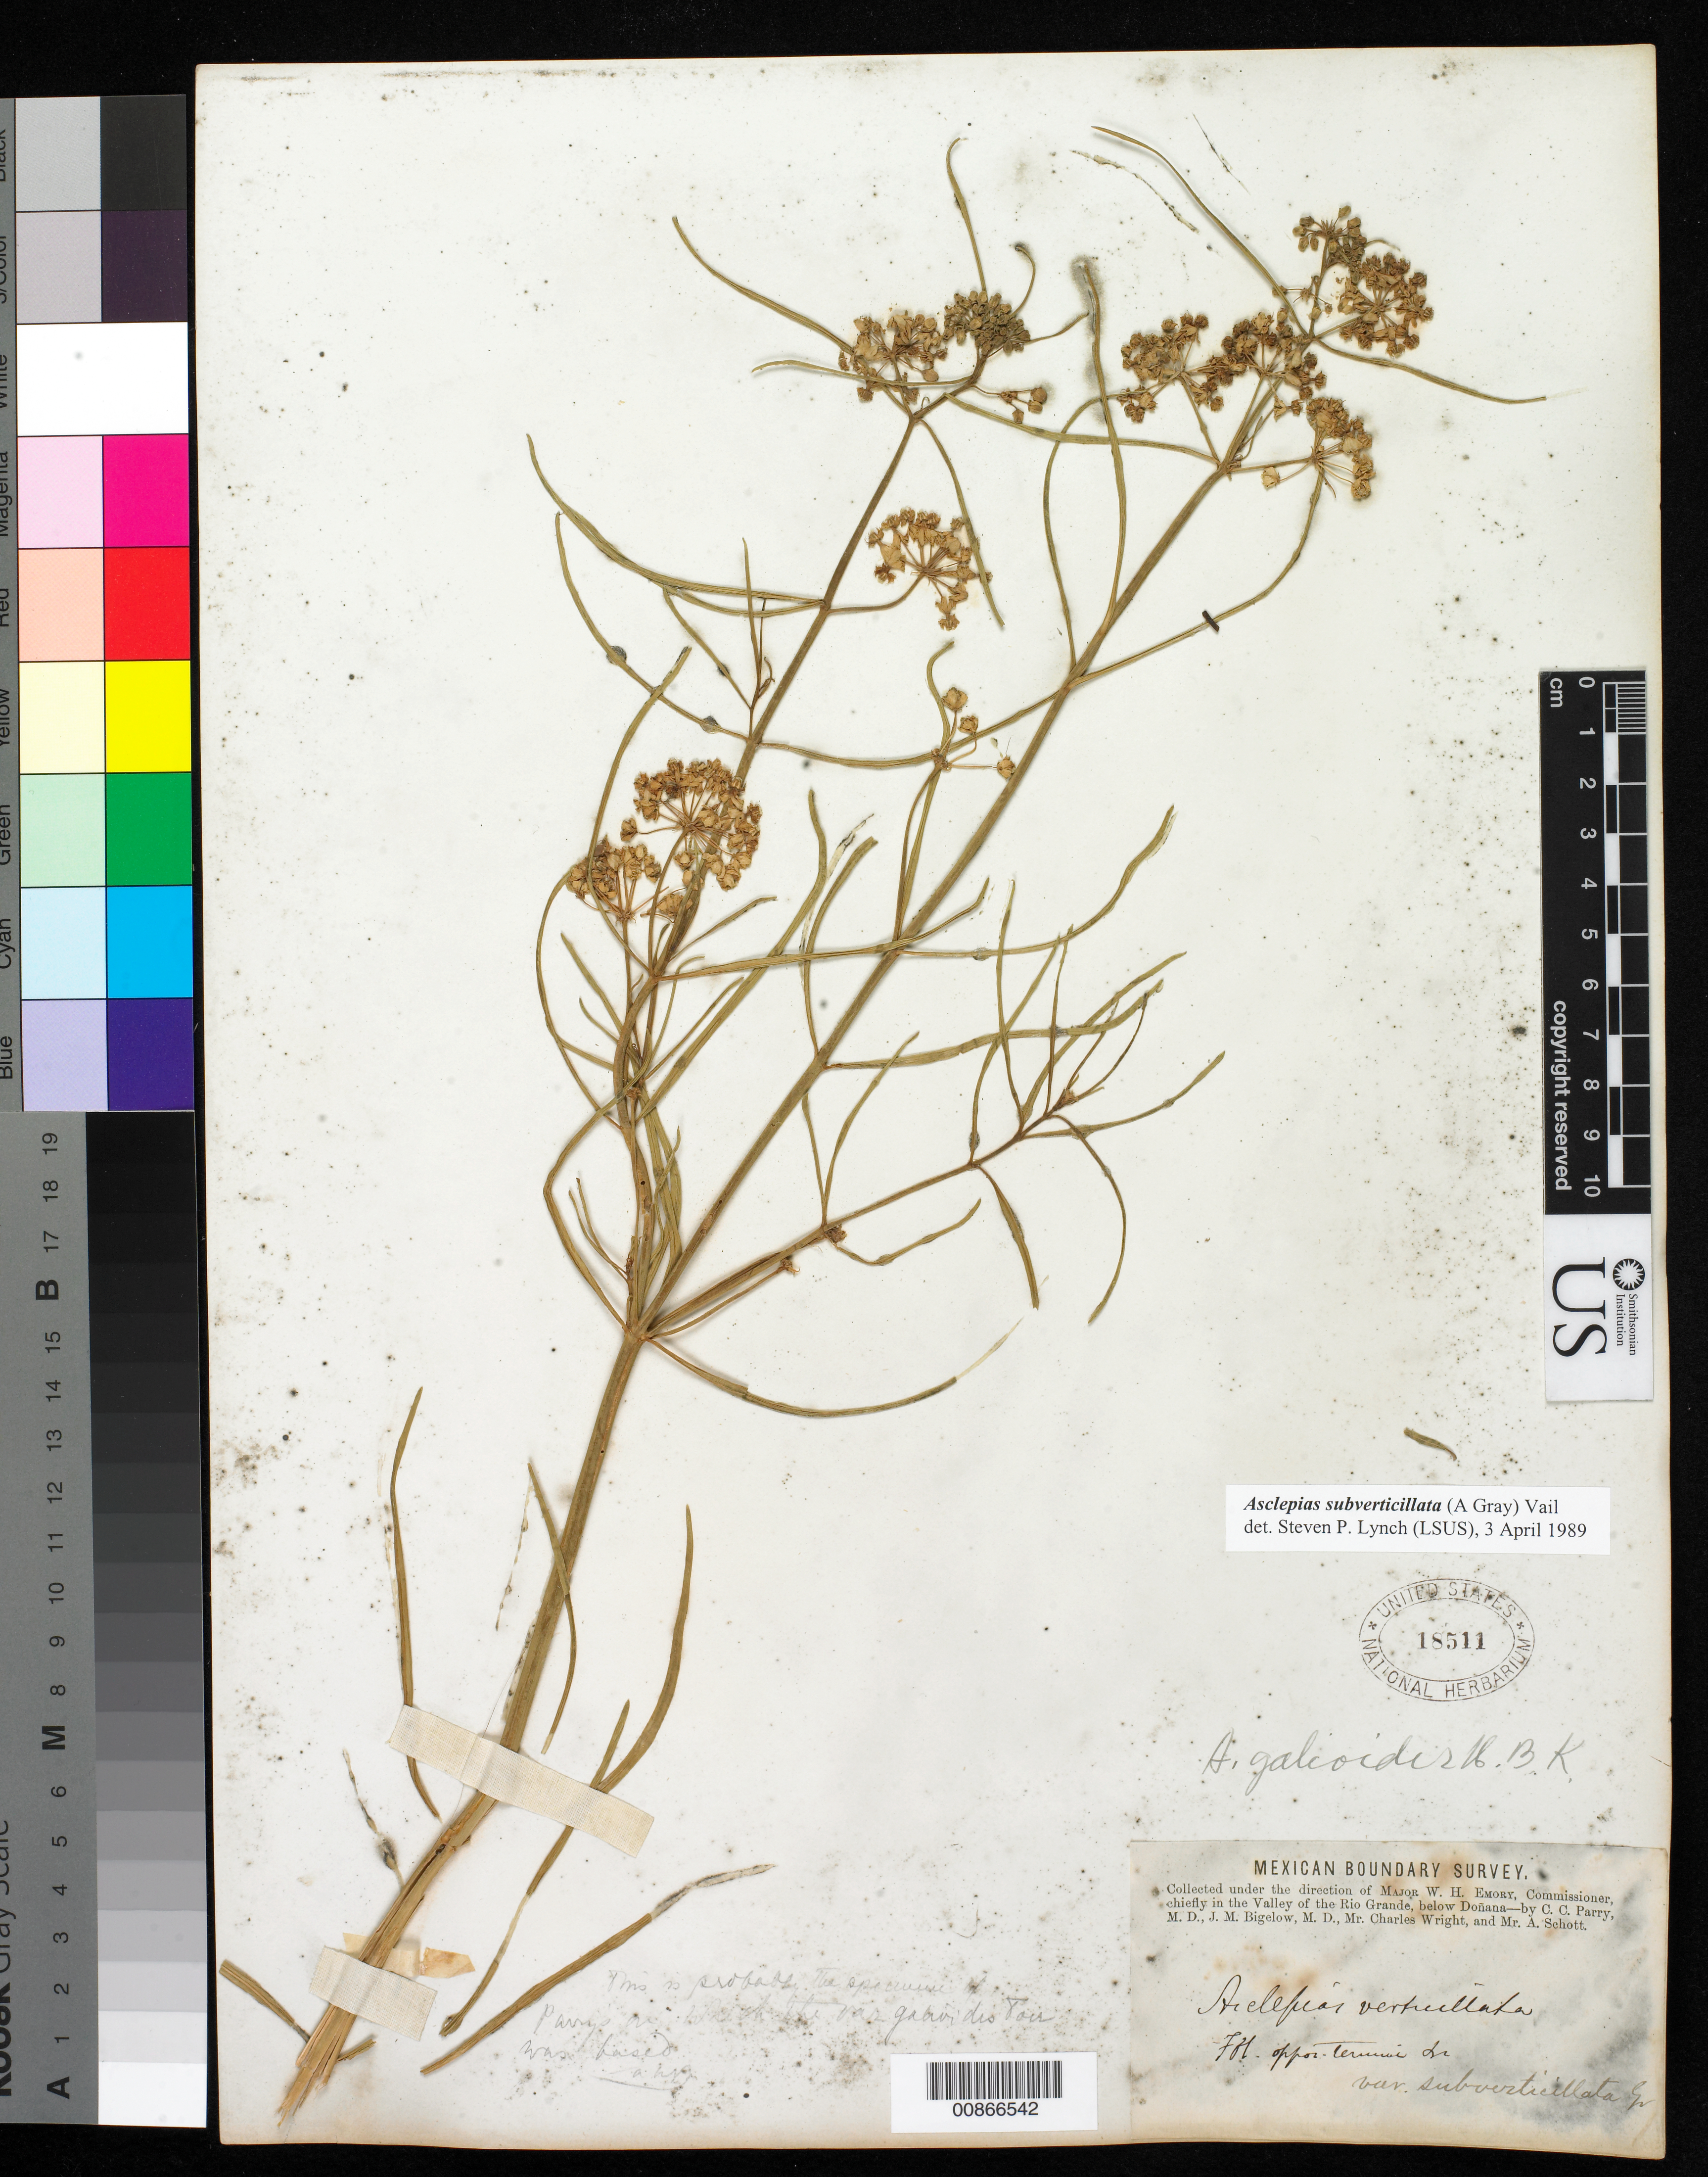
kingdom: Plantae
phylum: Tracheophyta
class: Magnoliopsida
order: Gentianales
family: Apocynaceae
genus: Asclepias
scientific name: Asclepias subverticillata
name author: (A. Gray) Vail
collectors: C. C. Parry, J. M. Bigelow, C. Wright & A. C. V. Schott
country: United States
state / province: New Mexico / Texas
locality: Valley of the Rio Grande, below Doñana.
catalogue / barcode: US 18511